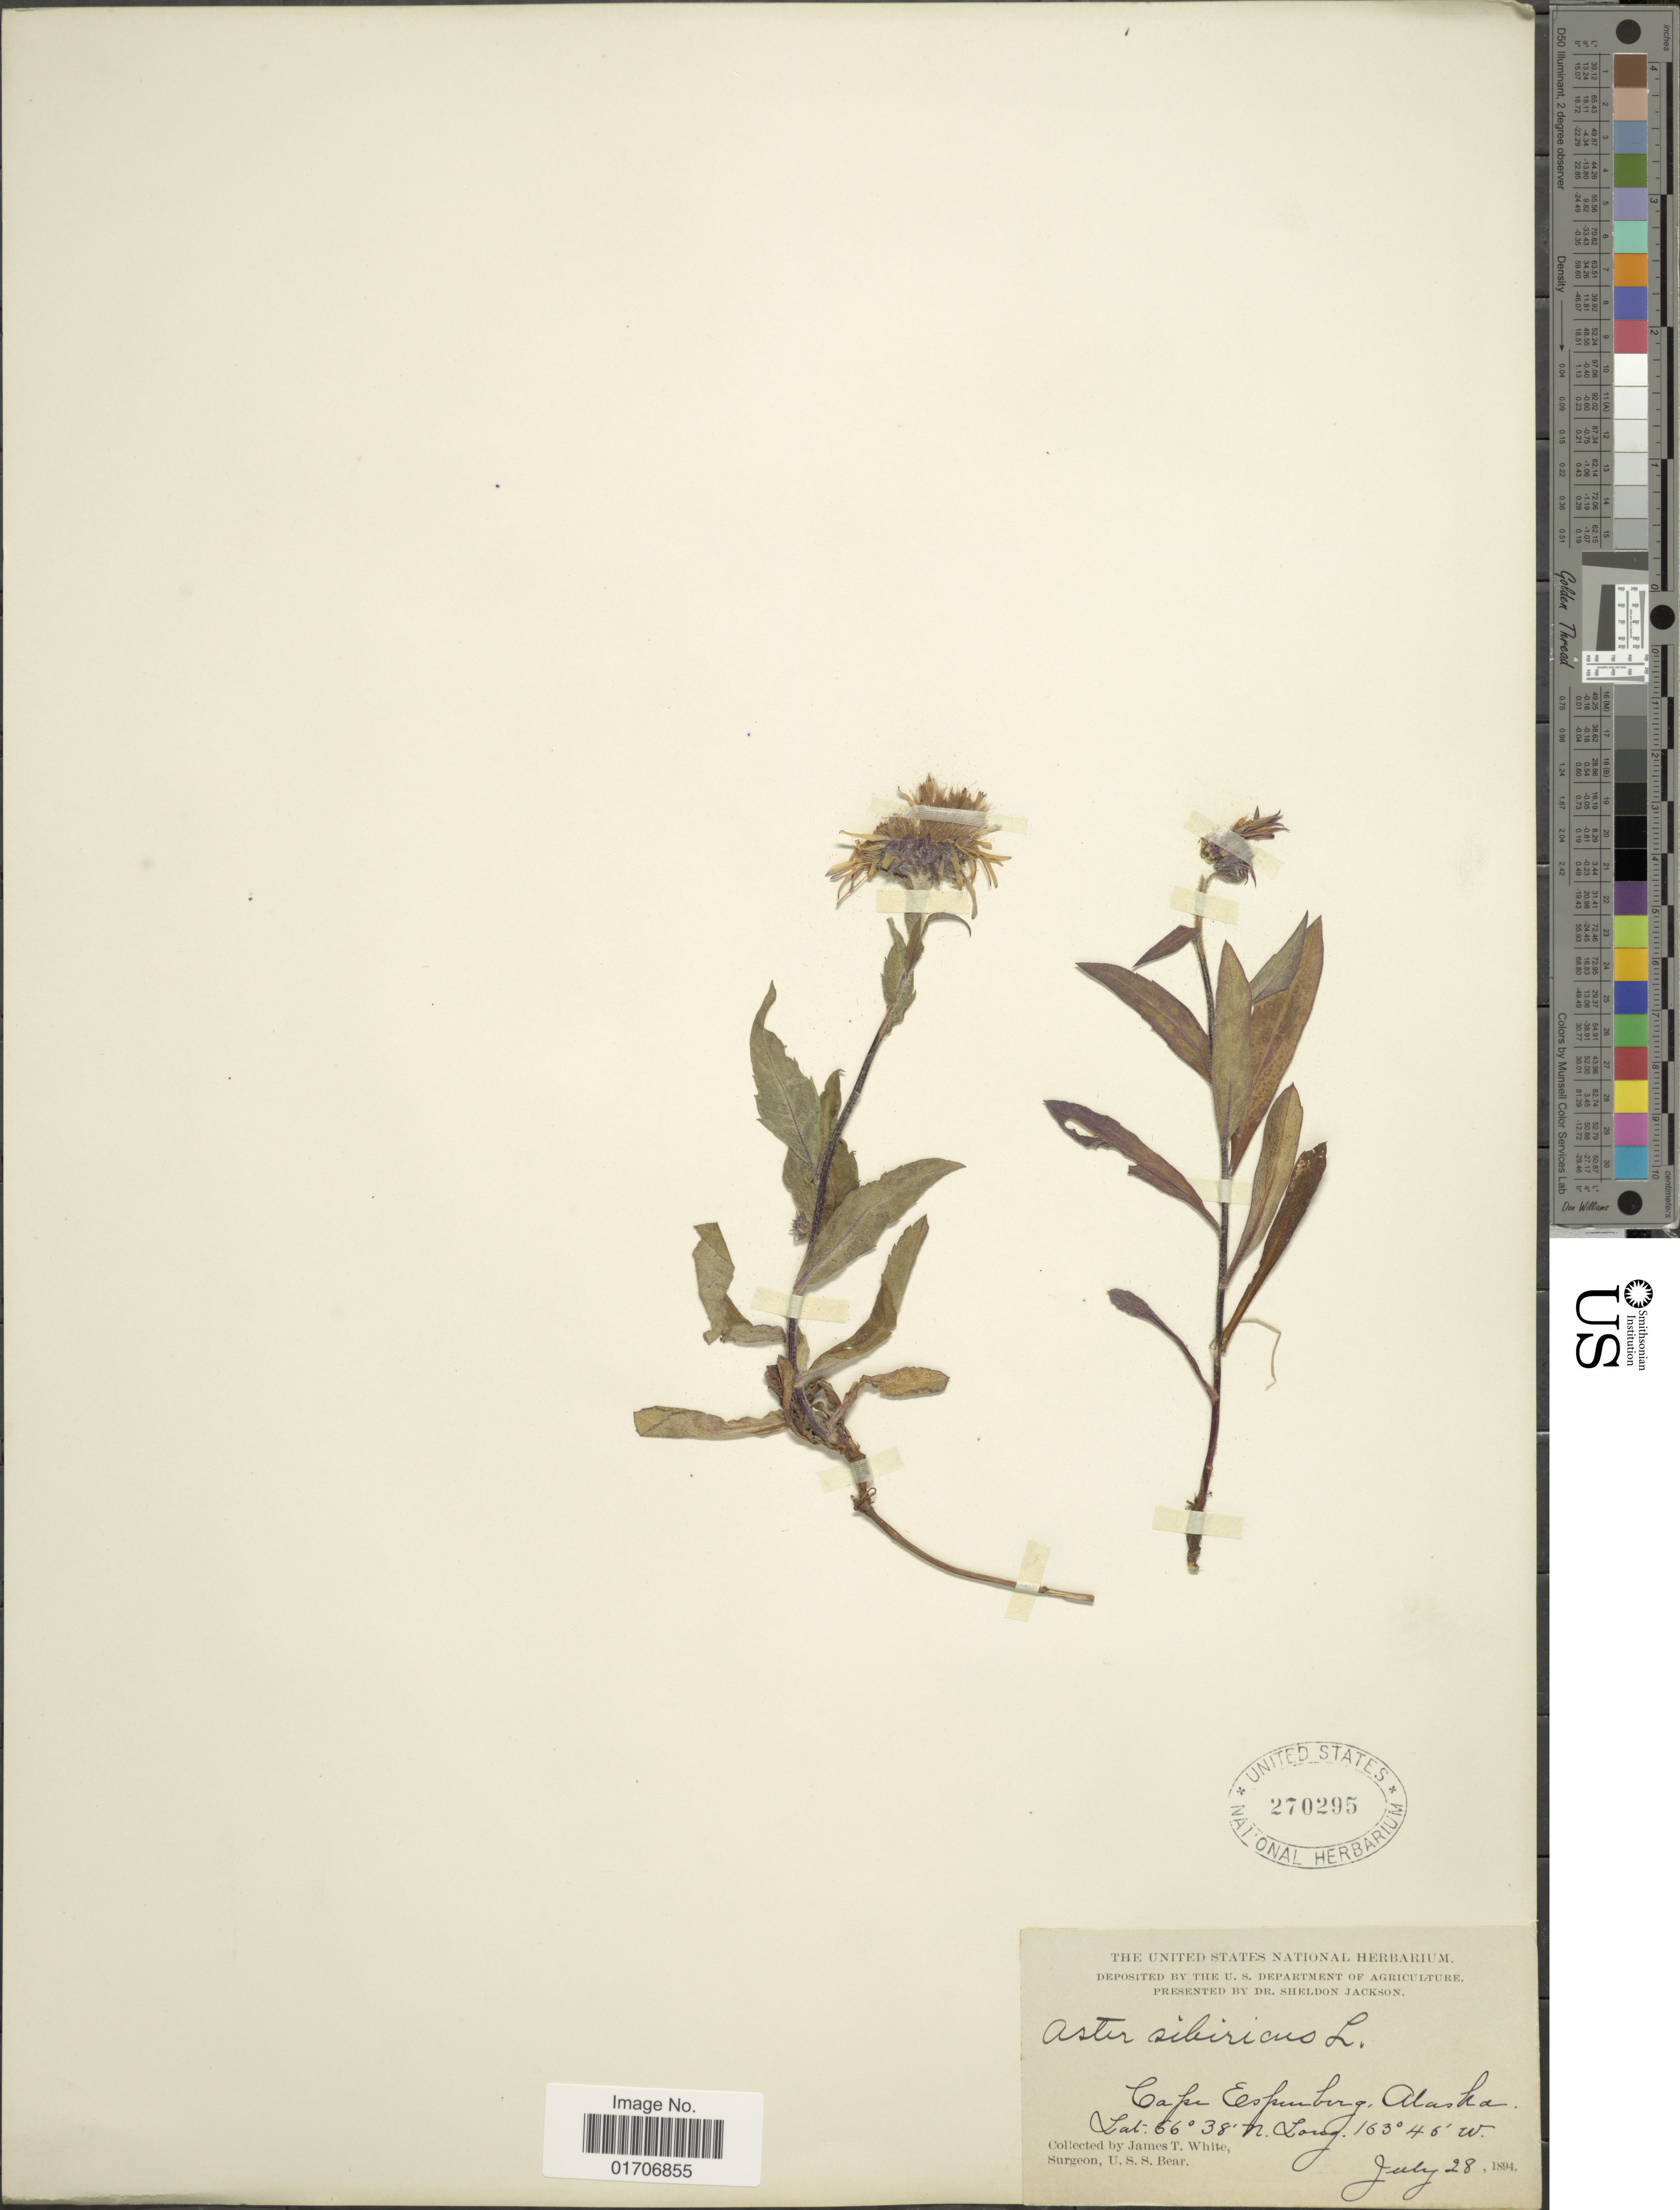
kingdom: Plantae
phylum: Tracheophyta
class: Magnoliopsida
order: Asterales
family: Asteraceae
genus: Eurybia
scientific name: Eurybia sibirica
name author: (L.) G.L. Nesom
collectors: J. T. White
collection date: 1894-07-28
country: United States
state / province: Alaska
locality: Cape Espenberg, Alaska.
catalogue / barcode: US 270295